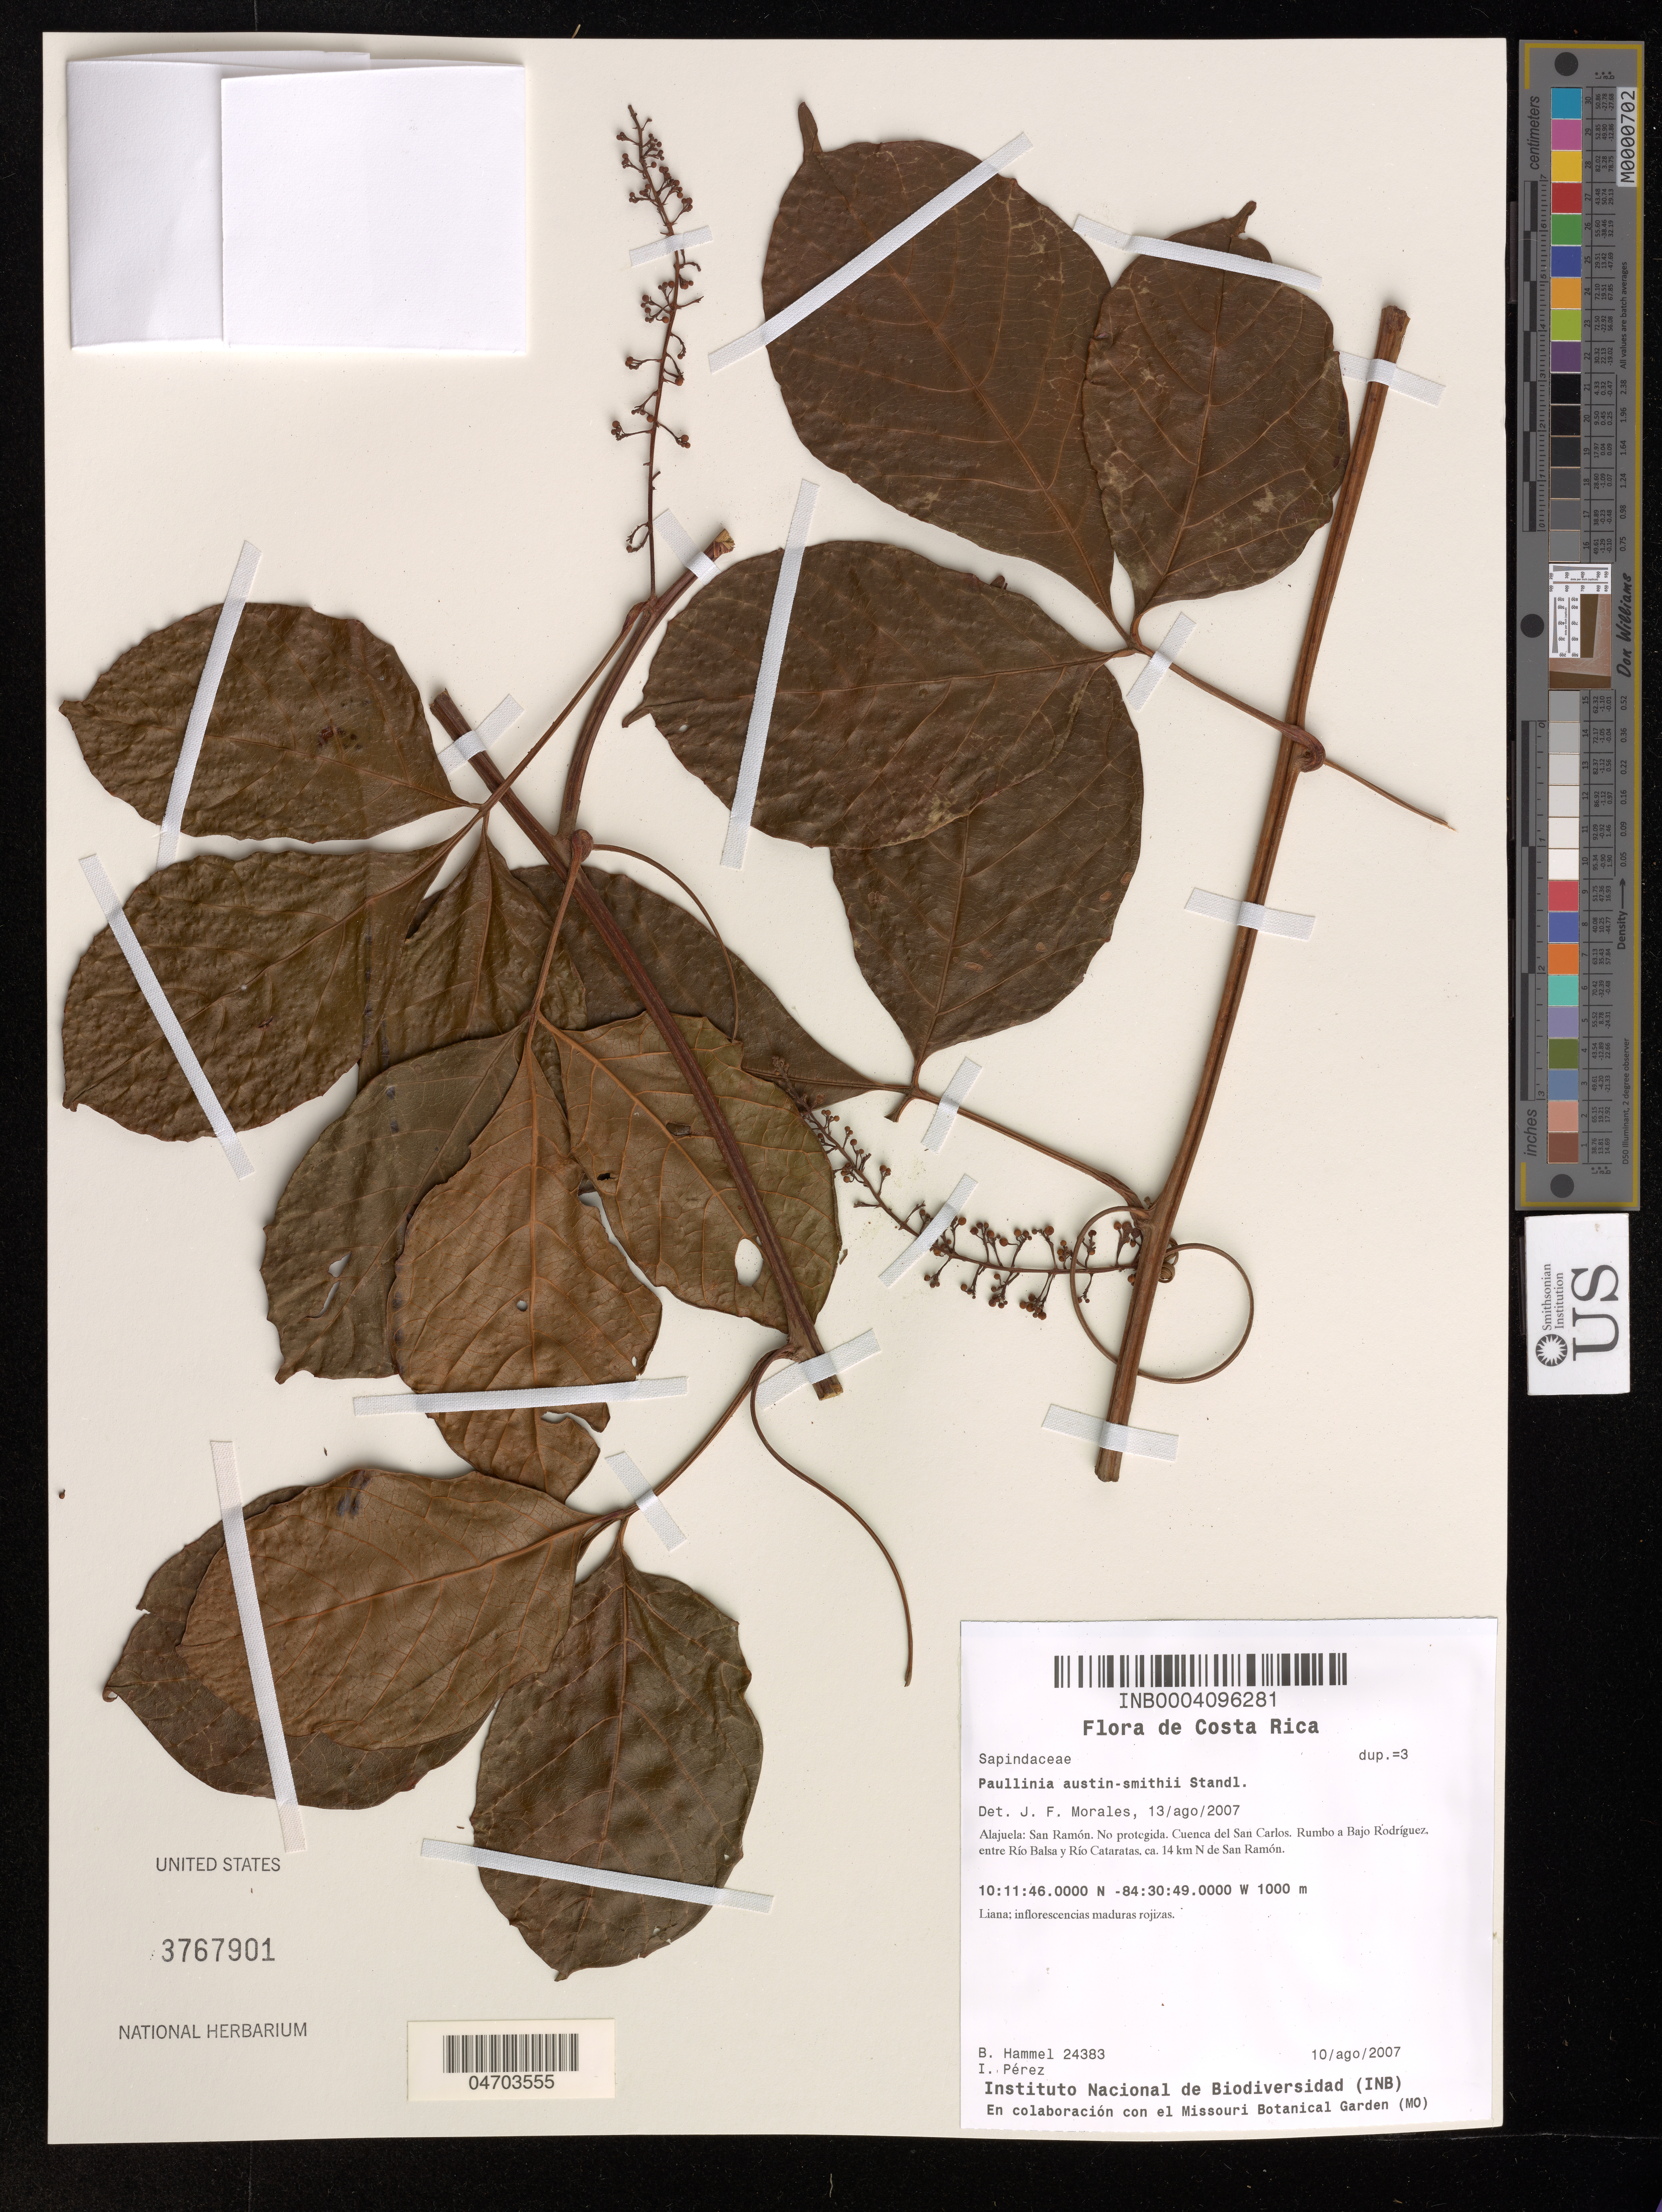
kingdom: Plantae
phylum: Tracheophyta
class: Magnoliopsida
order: Sapindales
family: Sapindaceae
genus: Paullinia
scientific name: Paullinia austin-smithii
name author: Standl.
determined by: Morales, J. F.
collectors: B. Hammel & I. Perez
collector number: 24383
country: Costa Rica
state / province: Alajuela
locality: San Ramon. No Protegida. Cuenca del San Carlos. Rumbo a Bajo Rodriguez entre Rio Balsa y Rio Cataratas. ca. 14km N de San Ramon.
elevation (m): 1000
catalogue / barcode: US 3767901